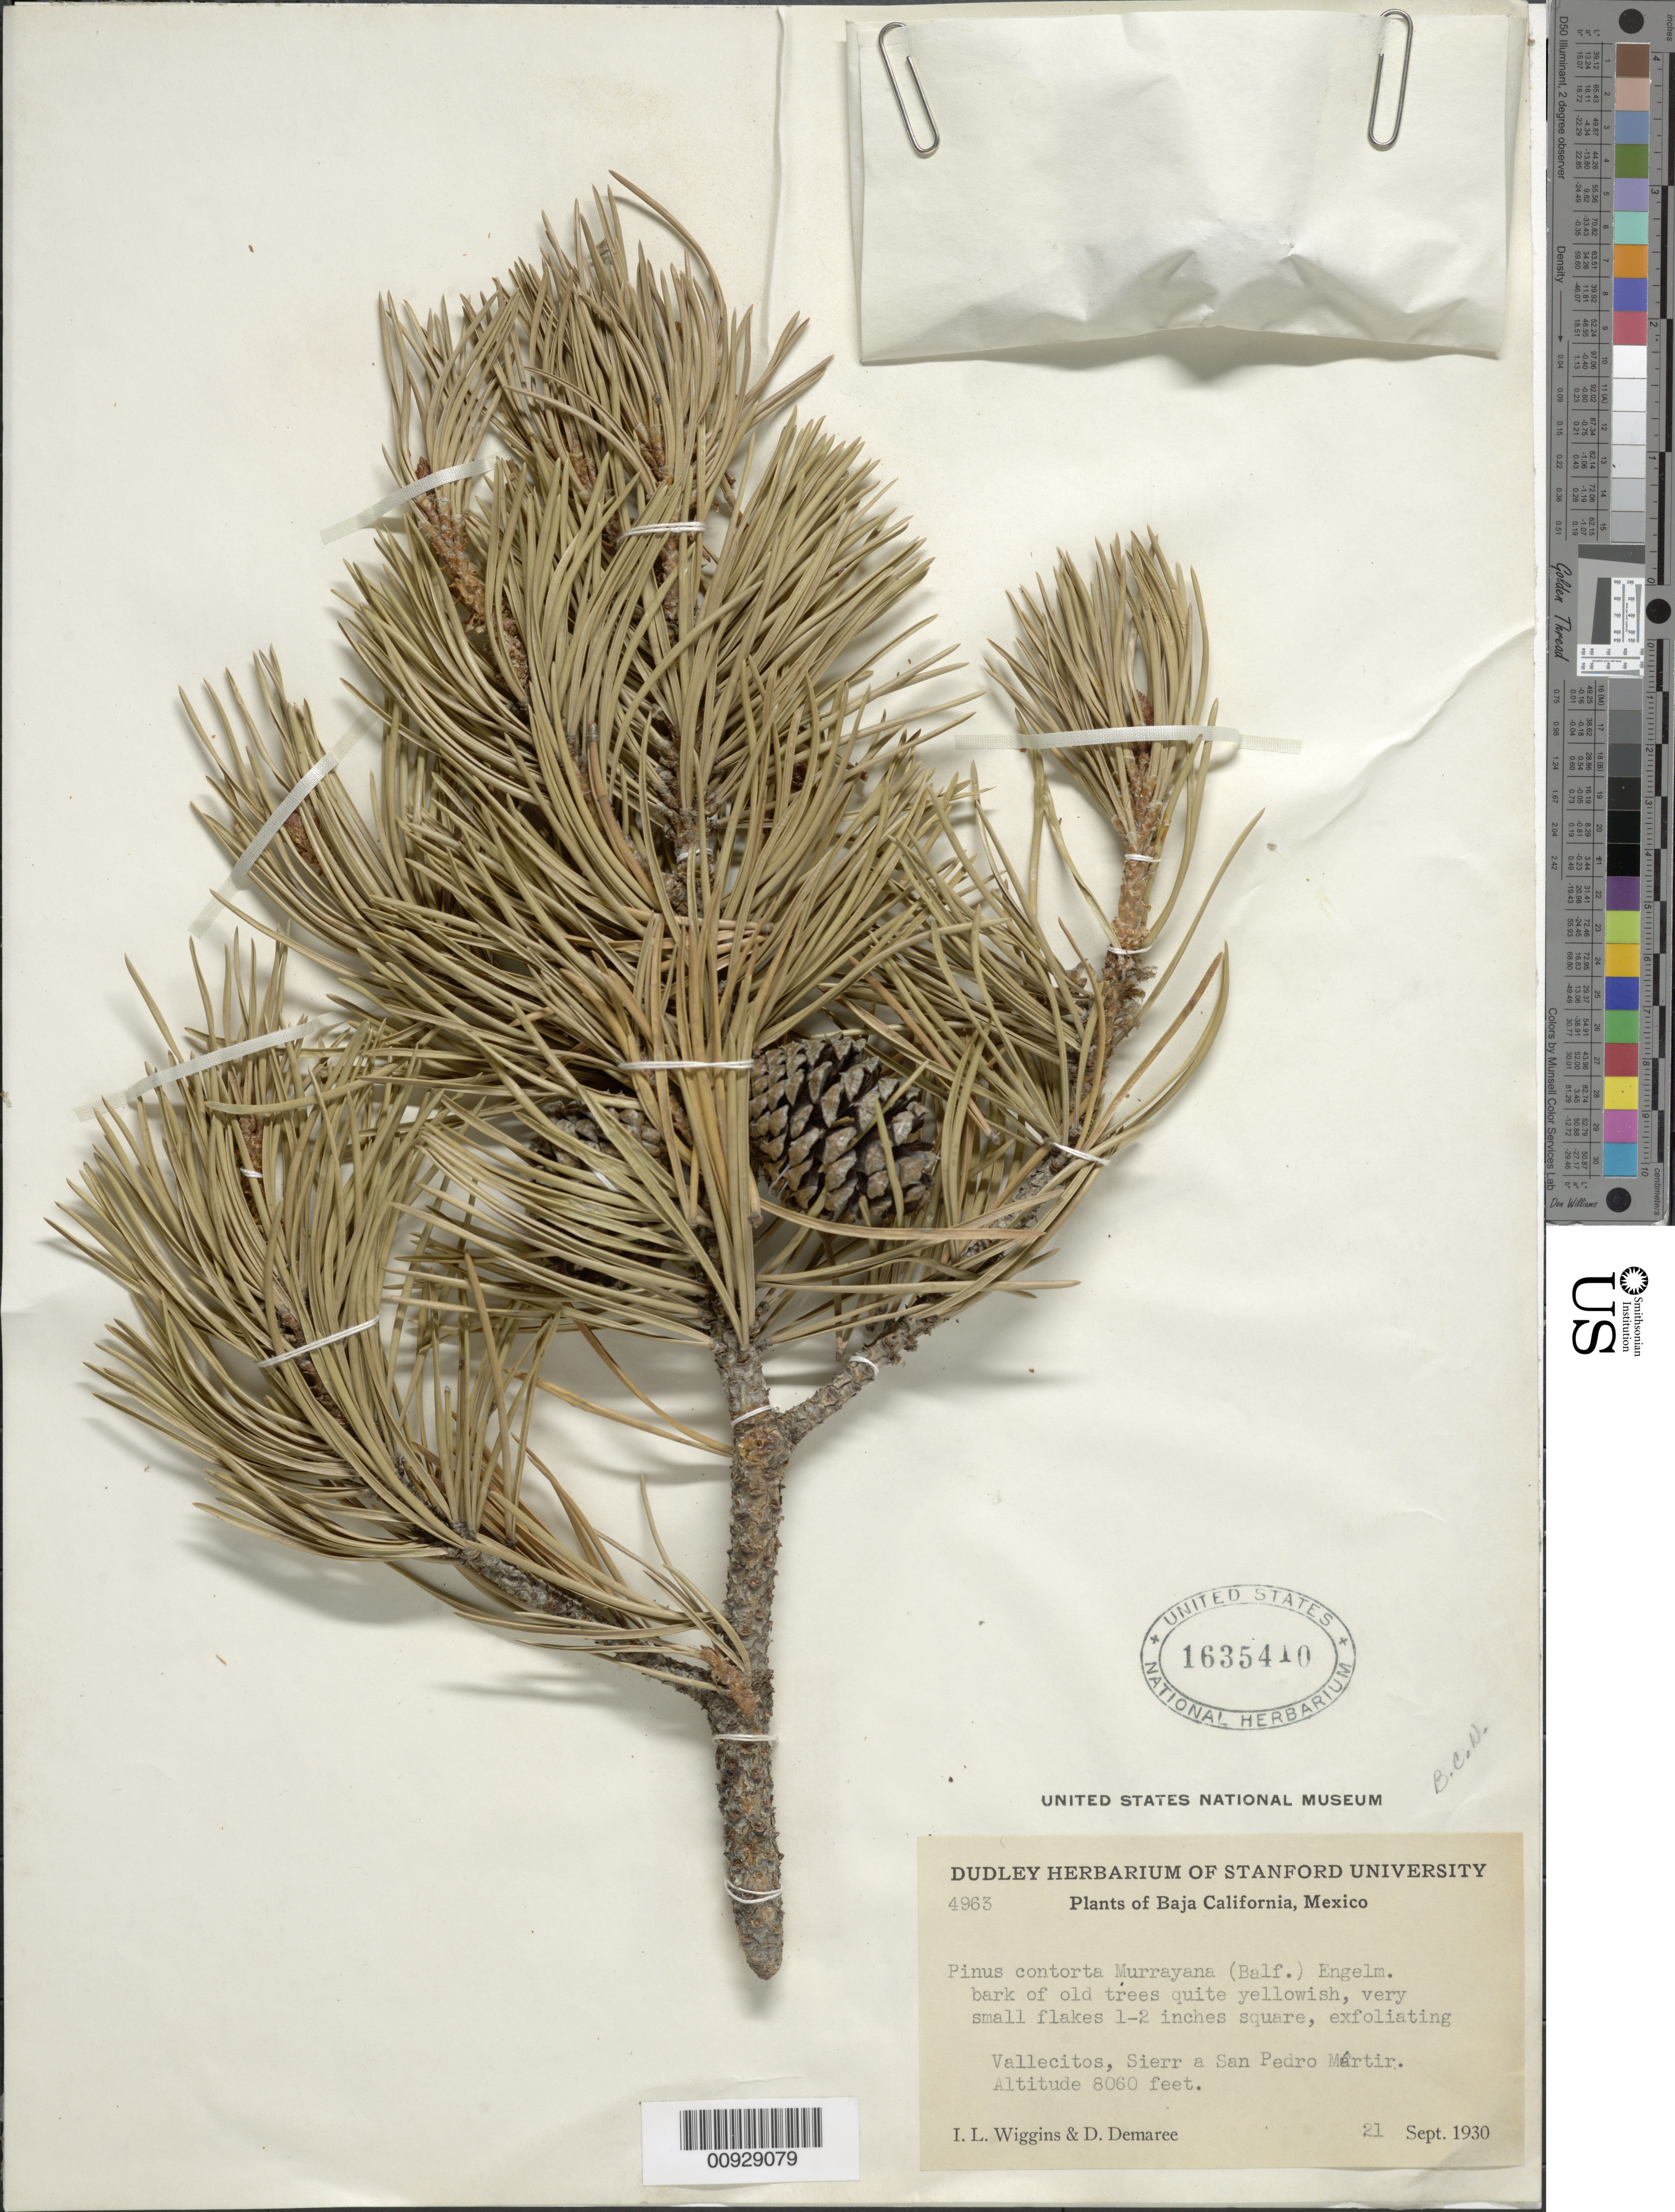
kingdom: Plantae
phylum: Tracheophyta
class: Pinopsida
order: Pinales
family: Pinaceae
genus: Pinus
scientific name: Pinus contorta var. murrayana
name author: (Balf.) S. Watson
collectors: I. L. Wiggins & D. Demaree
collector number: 4963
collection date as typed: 21 Sep 1930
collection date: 1930-09-21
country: Mexico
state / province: Baja California Norte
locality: Vallecitos, Sierra San Pedro Mártir.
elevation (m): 2457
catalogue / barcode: US 1635410